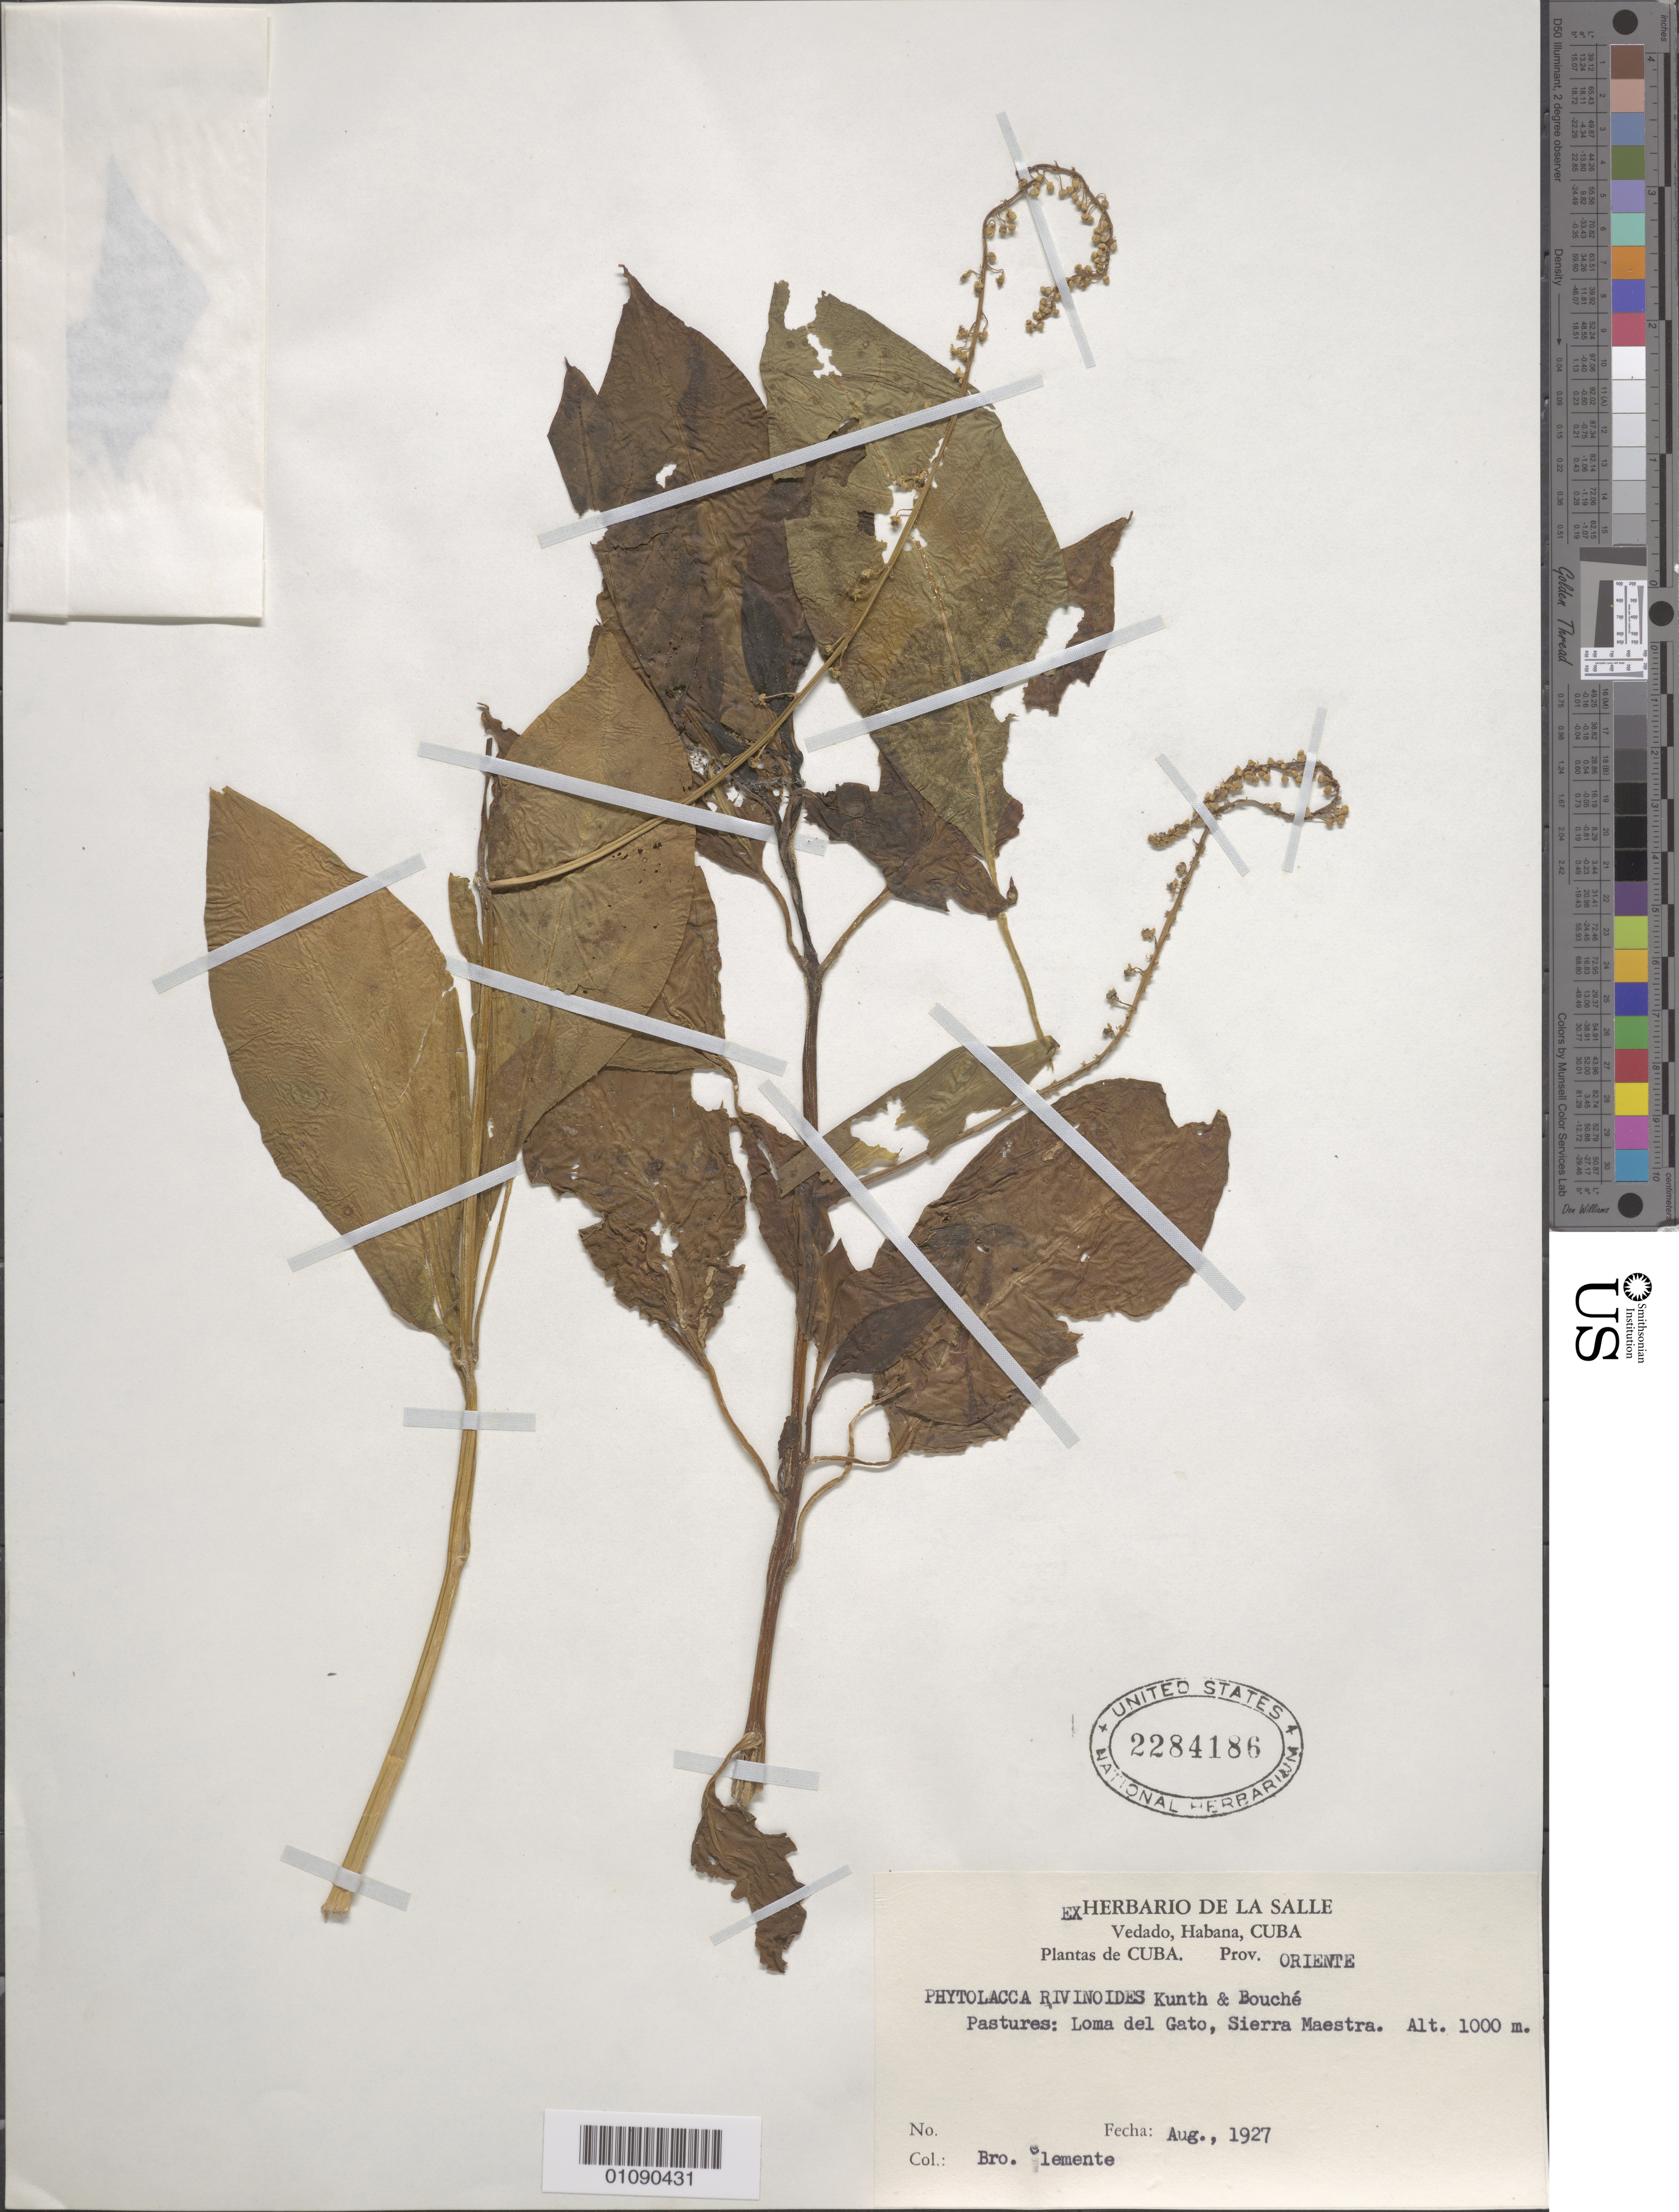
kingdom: Plantae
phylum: Tracheophyta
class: Magnoliopsida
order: Caryophyllales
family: Phytolaccaceae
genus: Phytolacca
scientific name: Phytolacca rivinoides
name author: Kunth & C.D. Bouché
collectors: Bro. Clemente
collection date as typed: Aug 1927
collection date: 1927-08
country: Cuba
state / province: Granma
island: Cuba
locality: Oriente, Sierra Maestra, Loma del Gato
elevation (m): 1000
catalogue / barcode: US 2284186